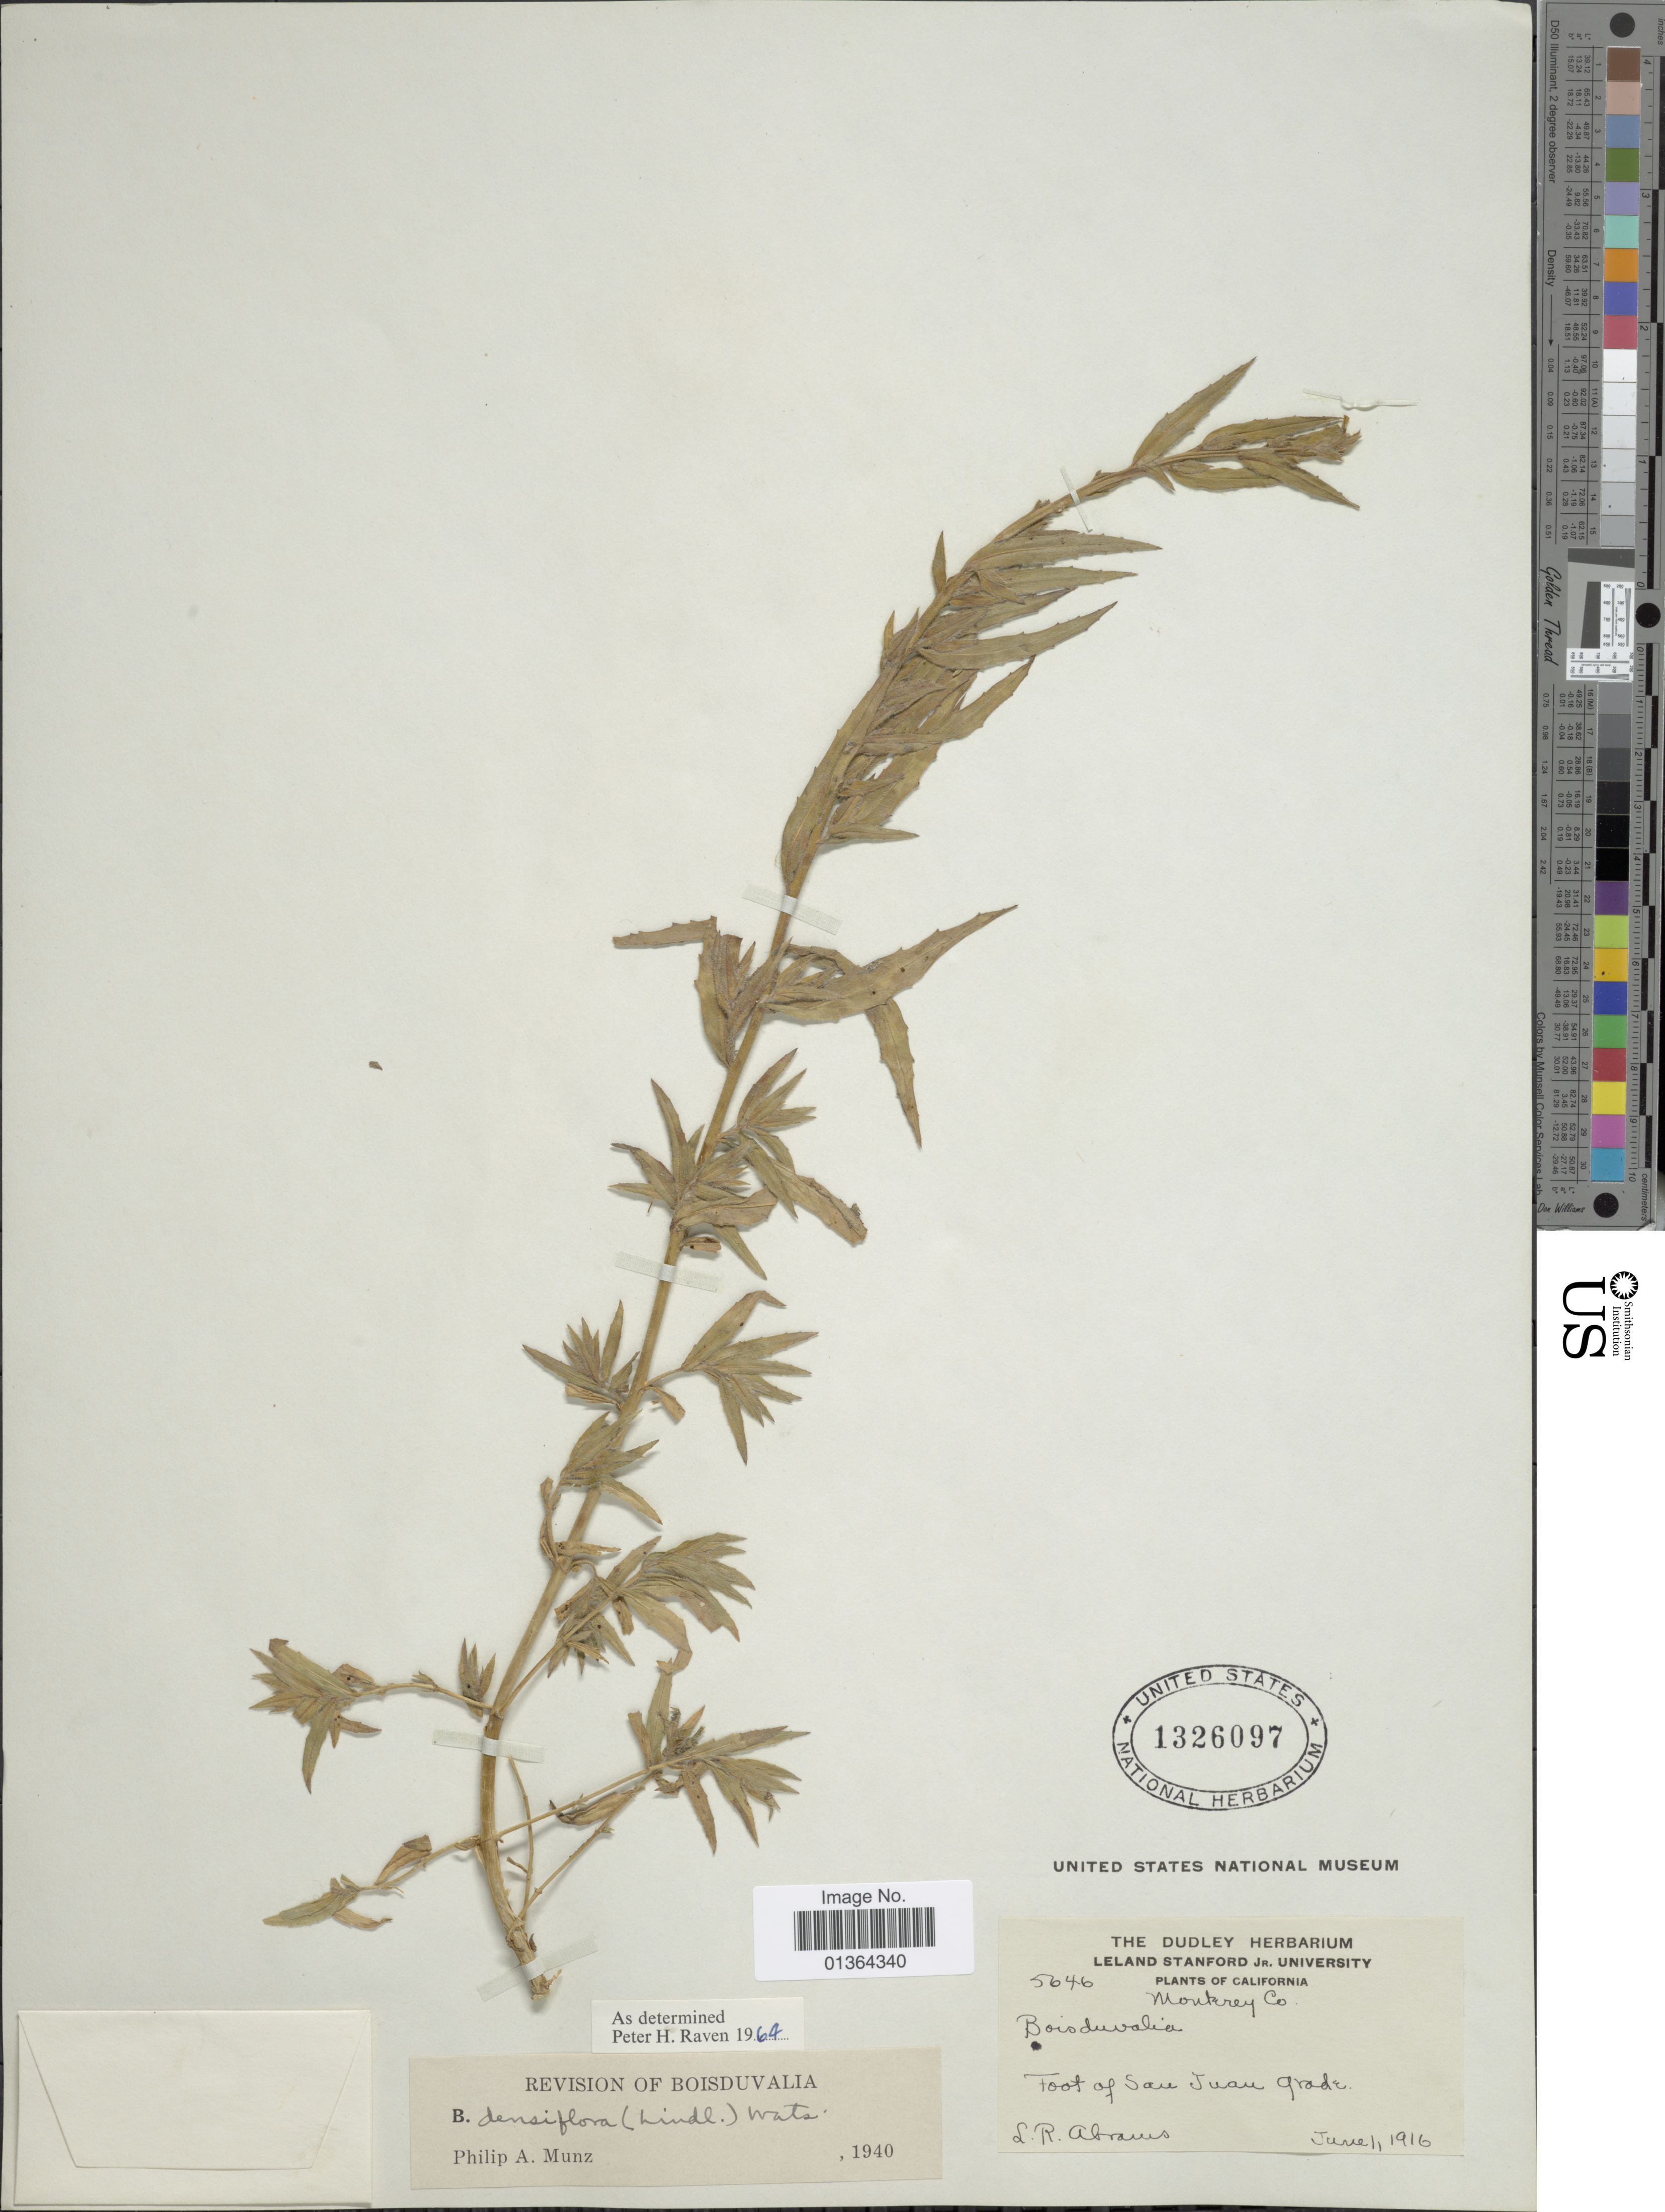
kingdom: Plantae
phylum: Tracheophyta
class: Magnoliopsida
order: Myrtales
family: Onagraceae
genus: Epilobium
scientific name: Epilobium densiflorum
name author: (Lindl.) Hoch & P.H. Raven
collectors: L. Abrams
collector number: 5646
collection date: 1916-06-01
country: United States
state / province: California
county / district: Monterey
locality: Monterey Co, Foot of San Juan Grade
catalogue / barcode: US 1326097